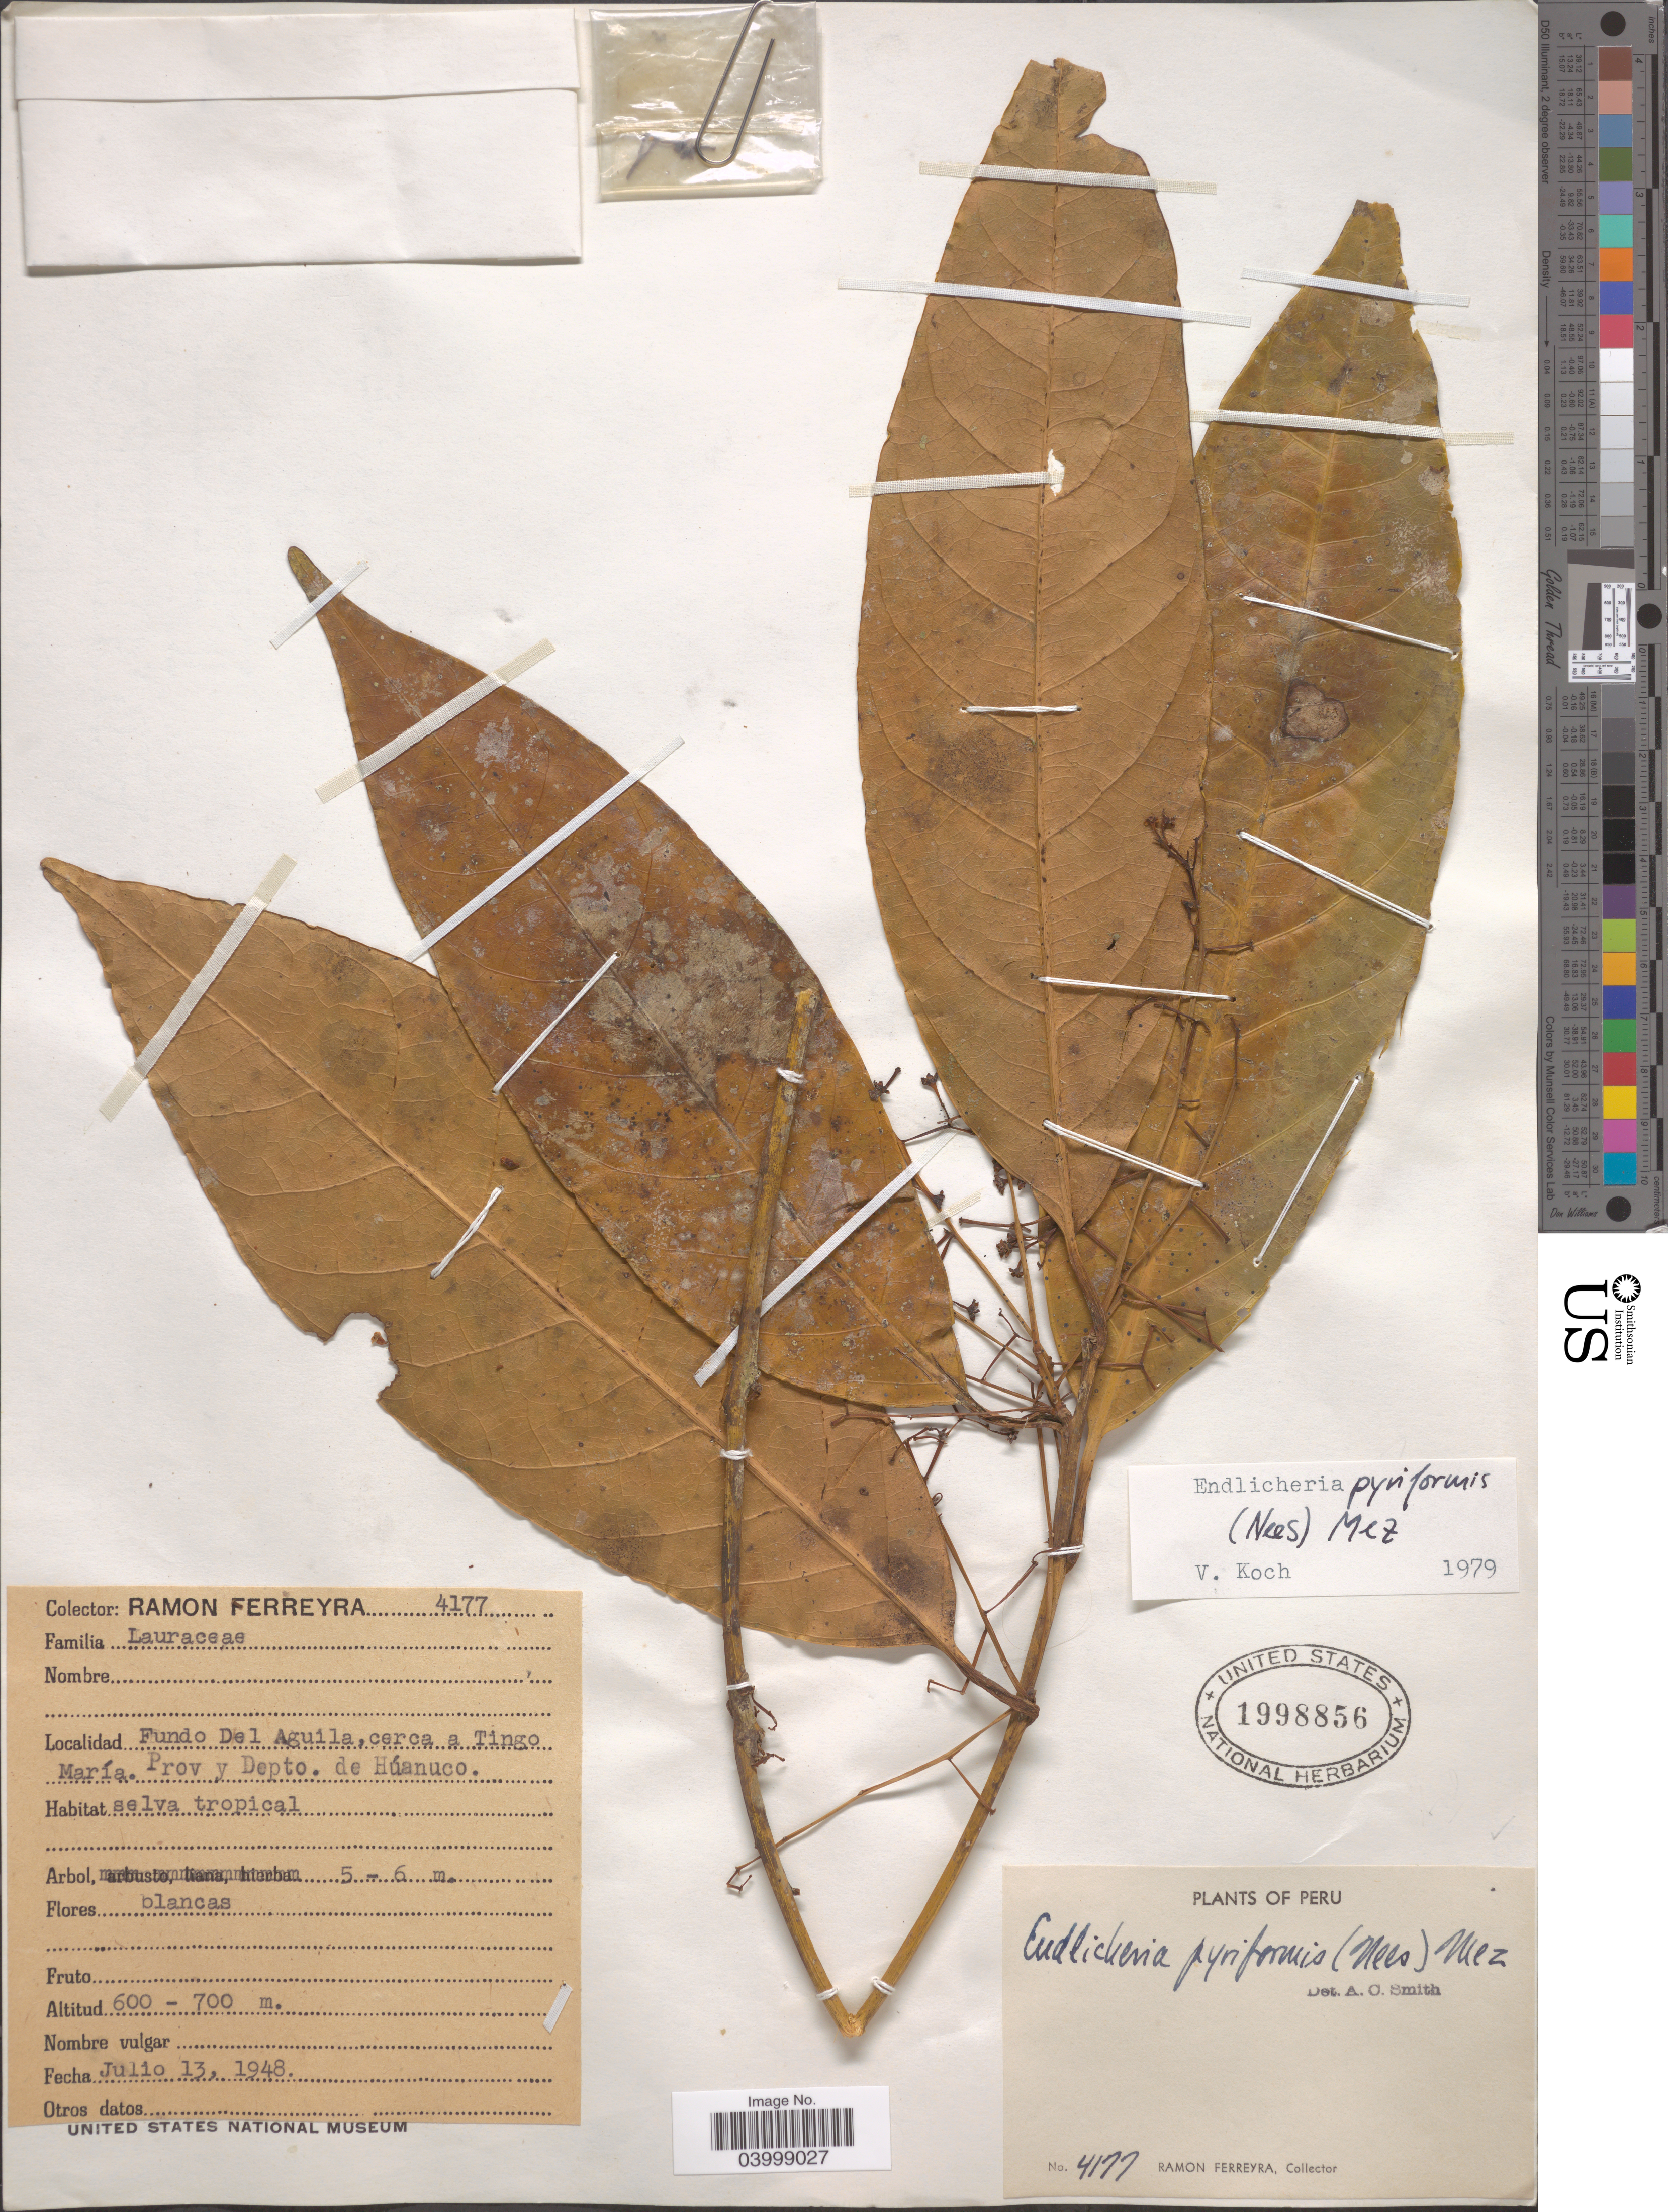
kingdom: Plantae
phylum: Tracheophyta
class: Magnoliopsida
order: Laurales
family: Lauraceae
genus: Endlicheria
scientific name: Endlicheria pyriformis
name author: (Nees) Mez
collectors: R. A. Ferreyra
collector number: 4177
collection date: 1948-07-13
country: Peru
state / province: Huánuco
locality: Fundo Del Aguila, cerca a Tingo María. Prov y Depto. de Huánuco.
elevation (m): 600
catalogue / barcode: US 1998856